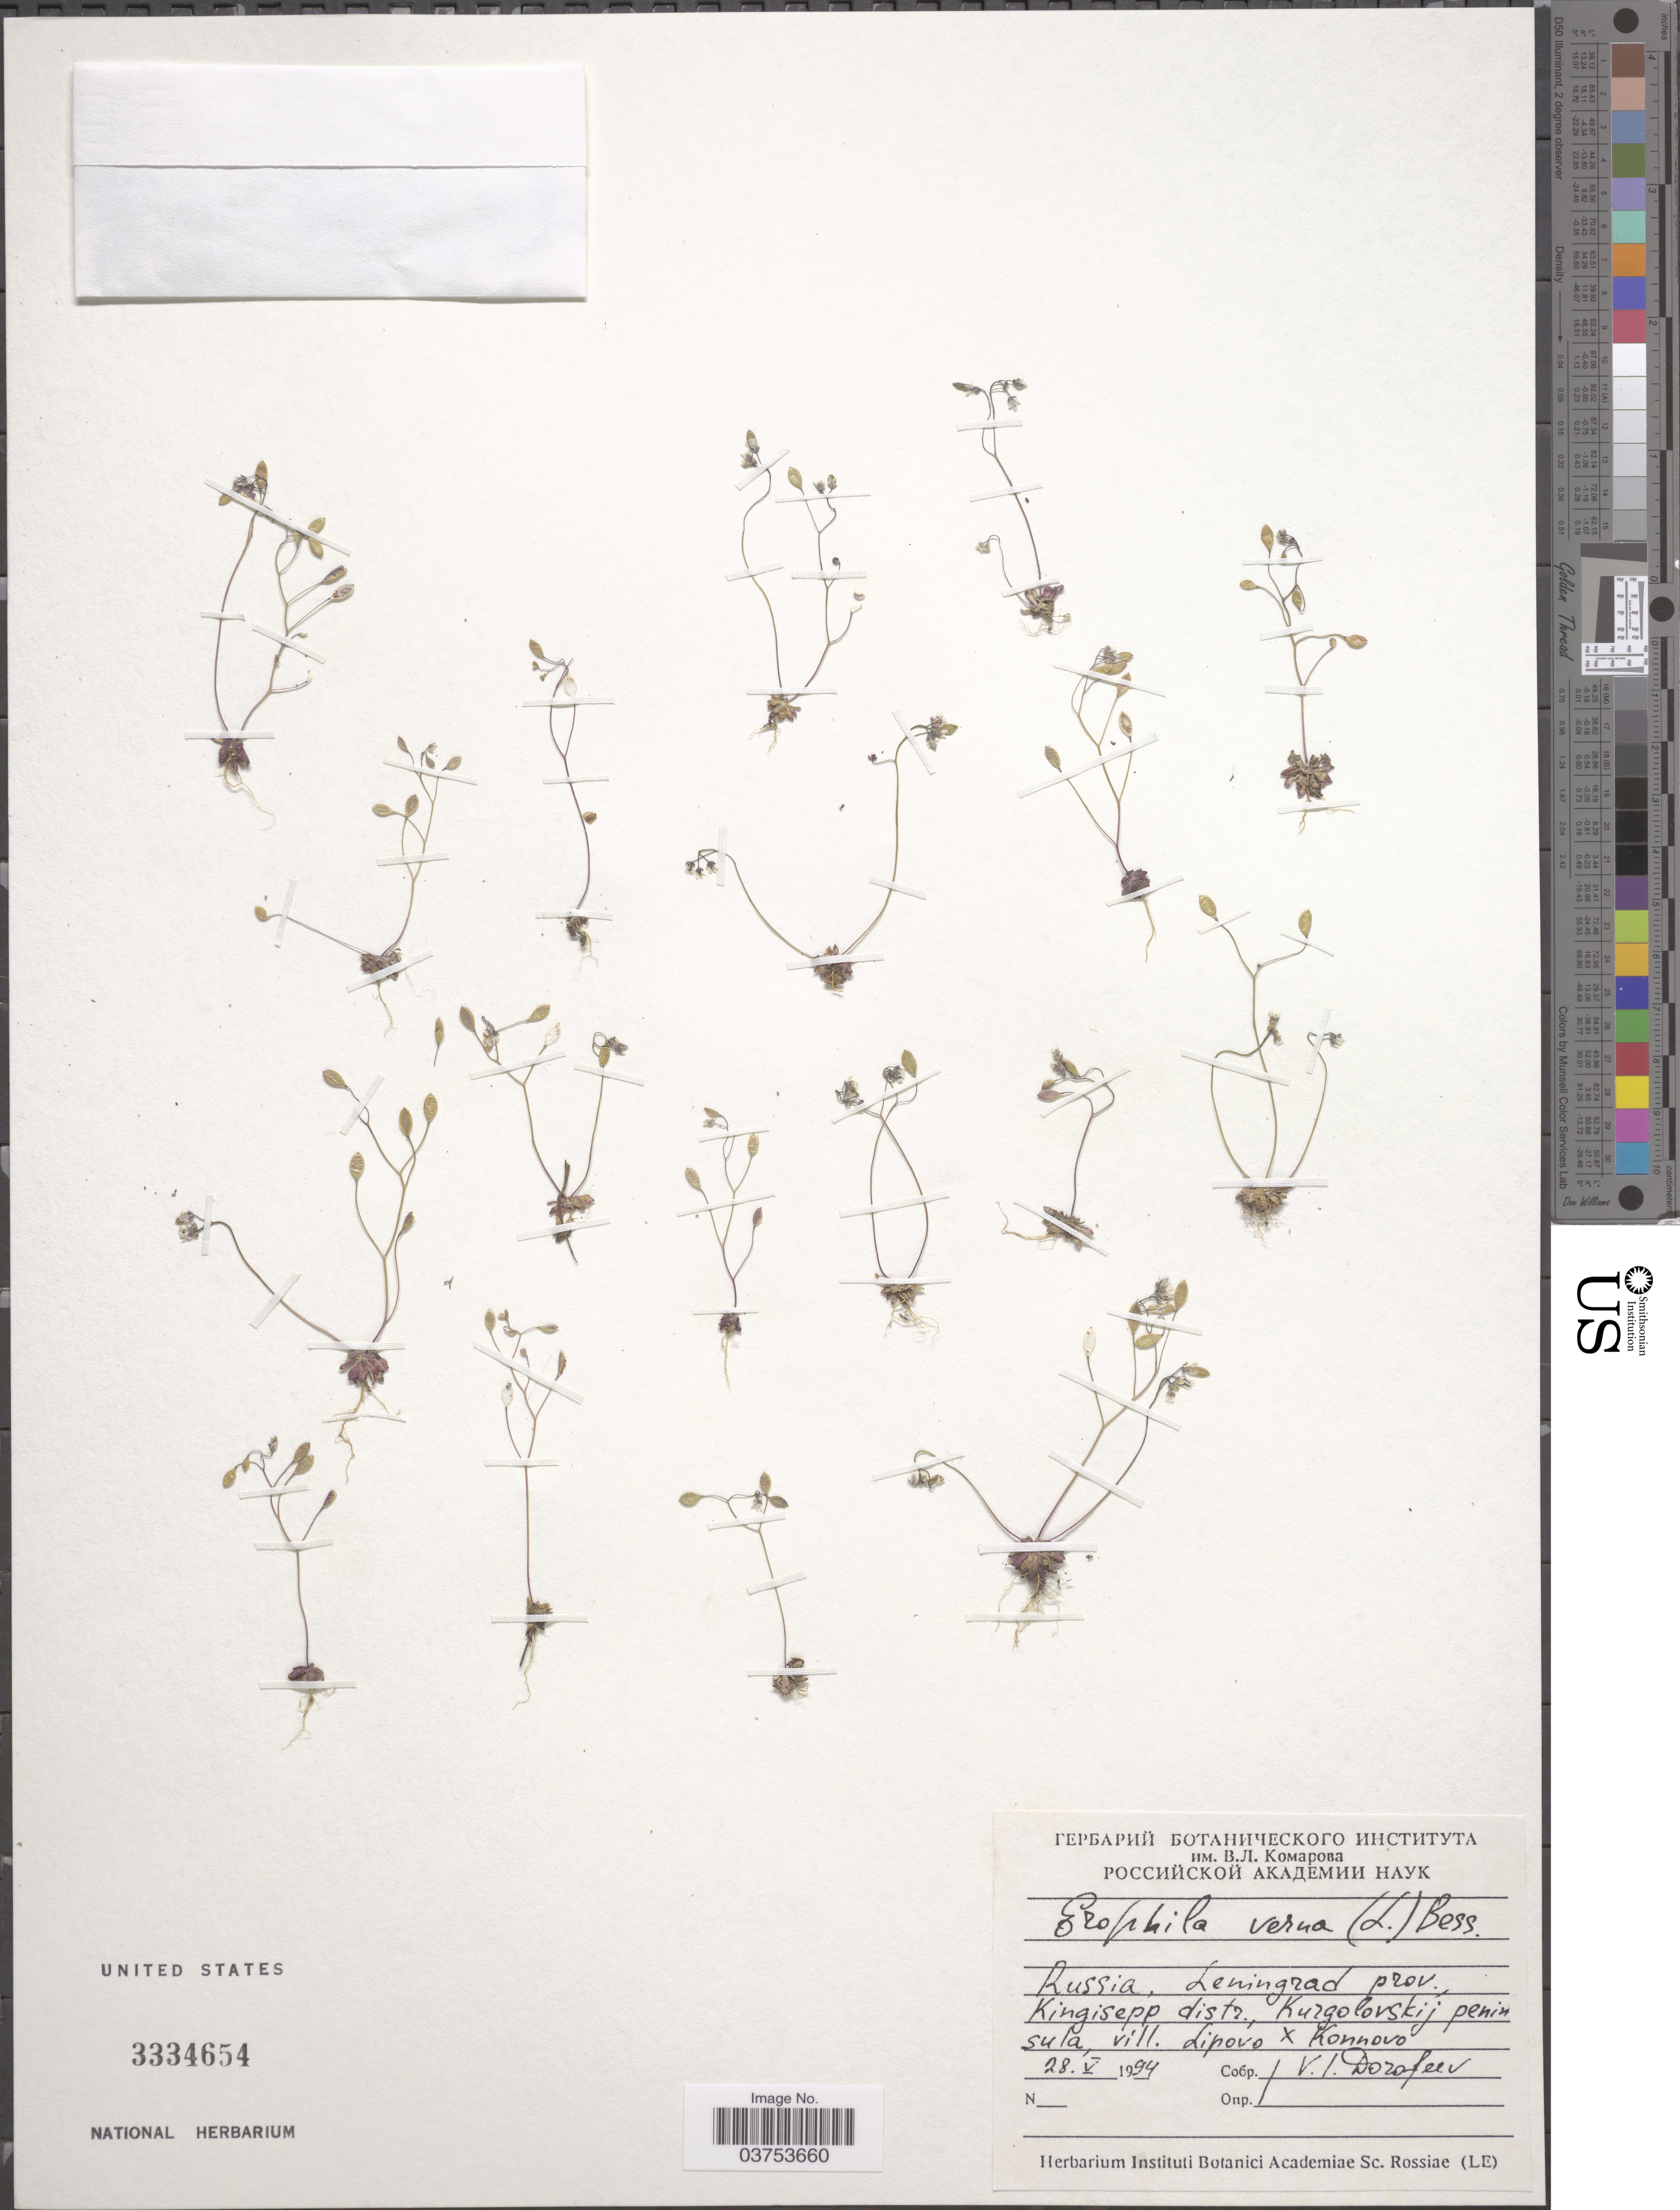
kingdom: Plantae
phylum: Tracheophyta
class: Magnoliopsida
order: Brassicales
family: Brassicaceae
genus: Erophila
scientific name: Erophila verna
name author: (L.) DC.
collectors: V. Dorofeev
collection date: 1994-05-28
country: Russian Federation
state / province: Leningrad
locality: Kingisepp distr., Kurgolovskij peninsula, vill. Lipovo and Konnovo.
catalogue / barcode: US 3334654